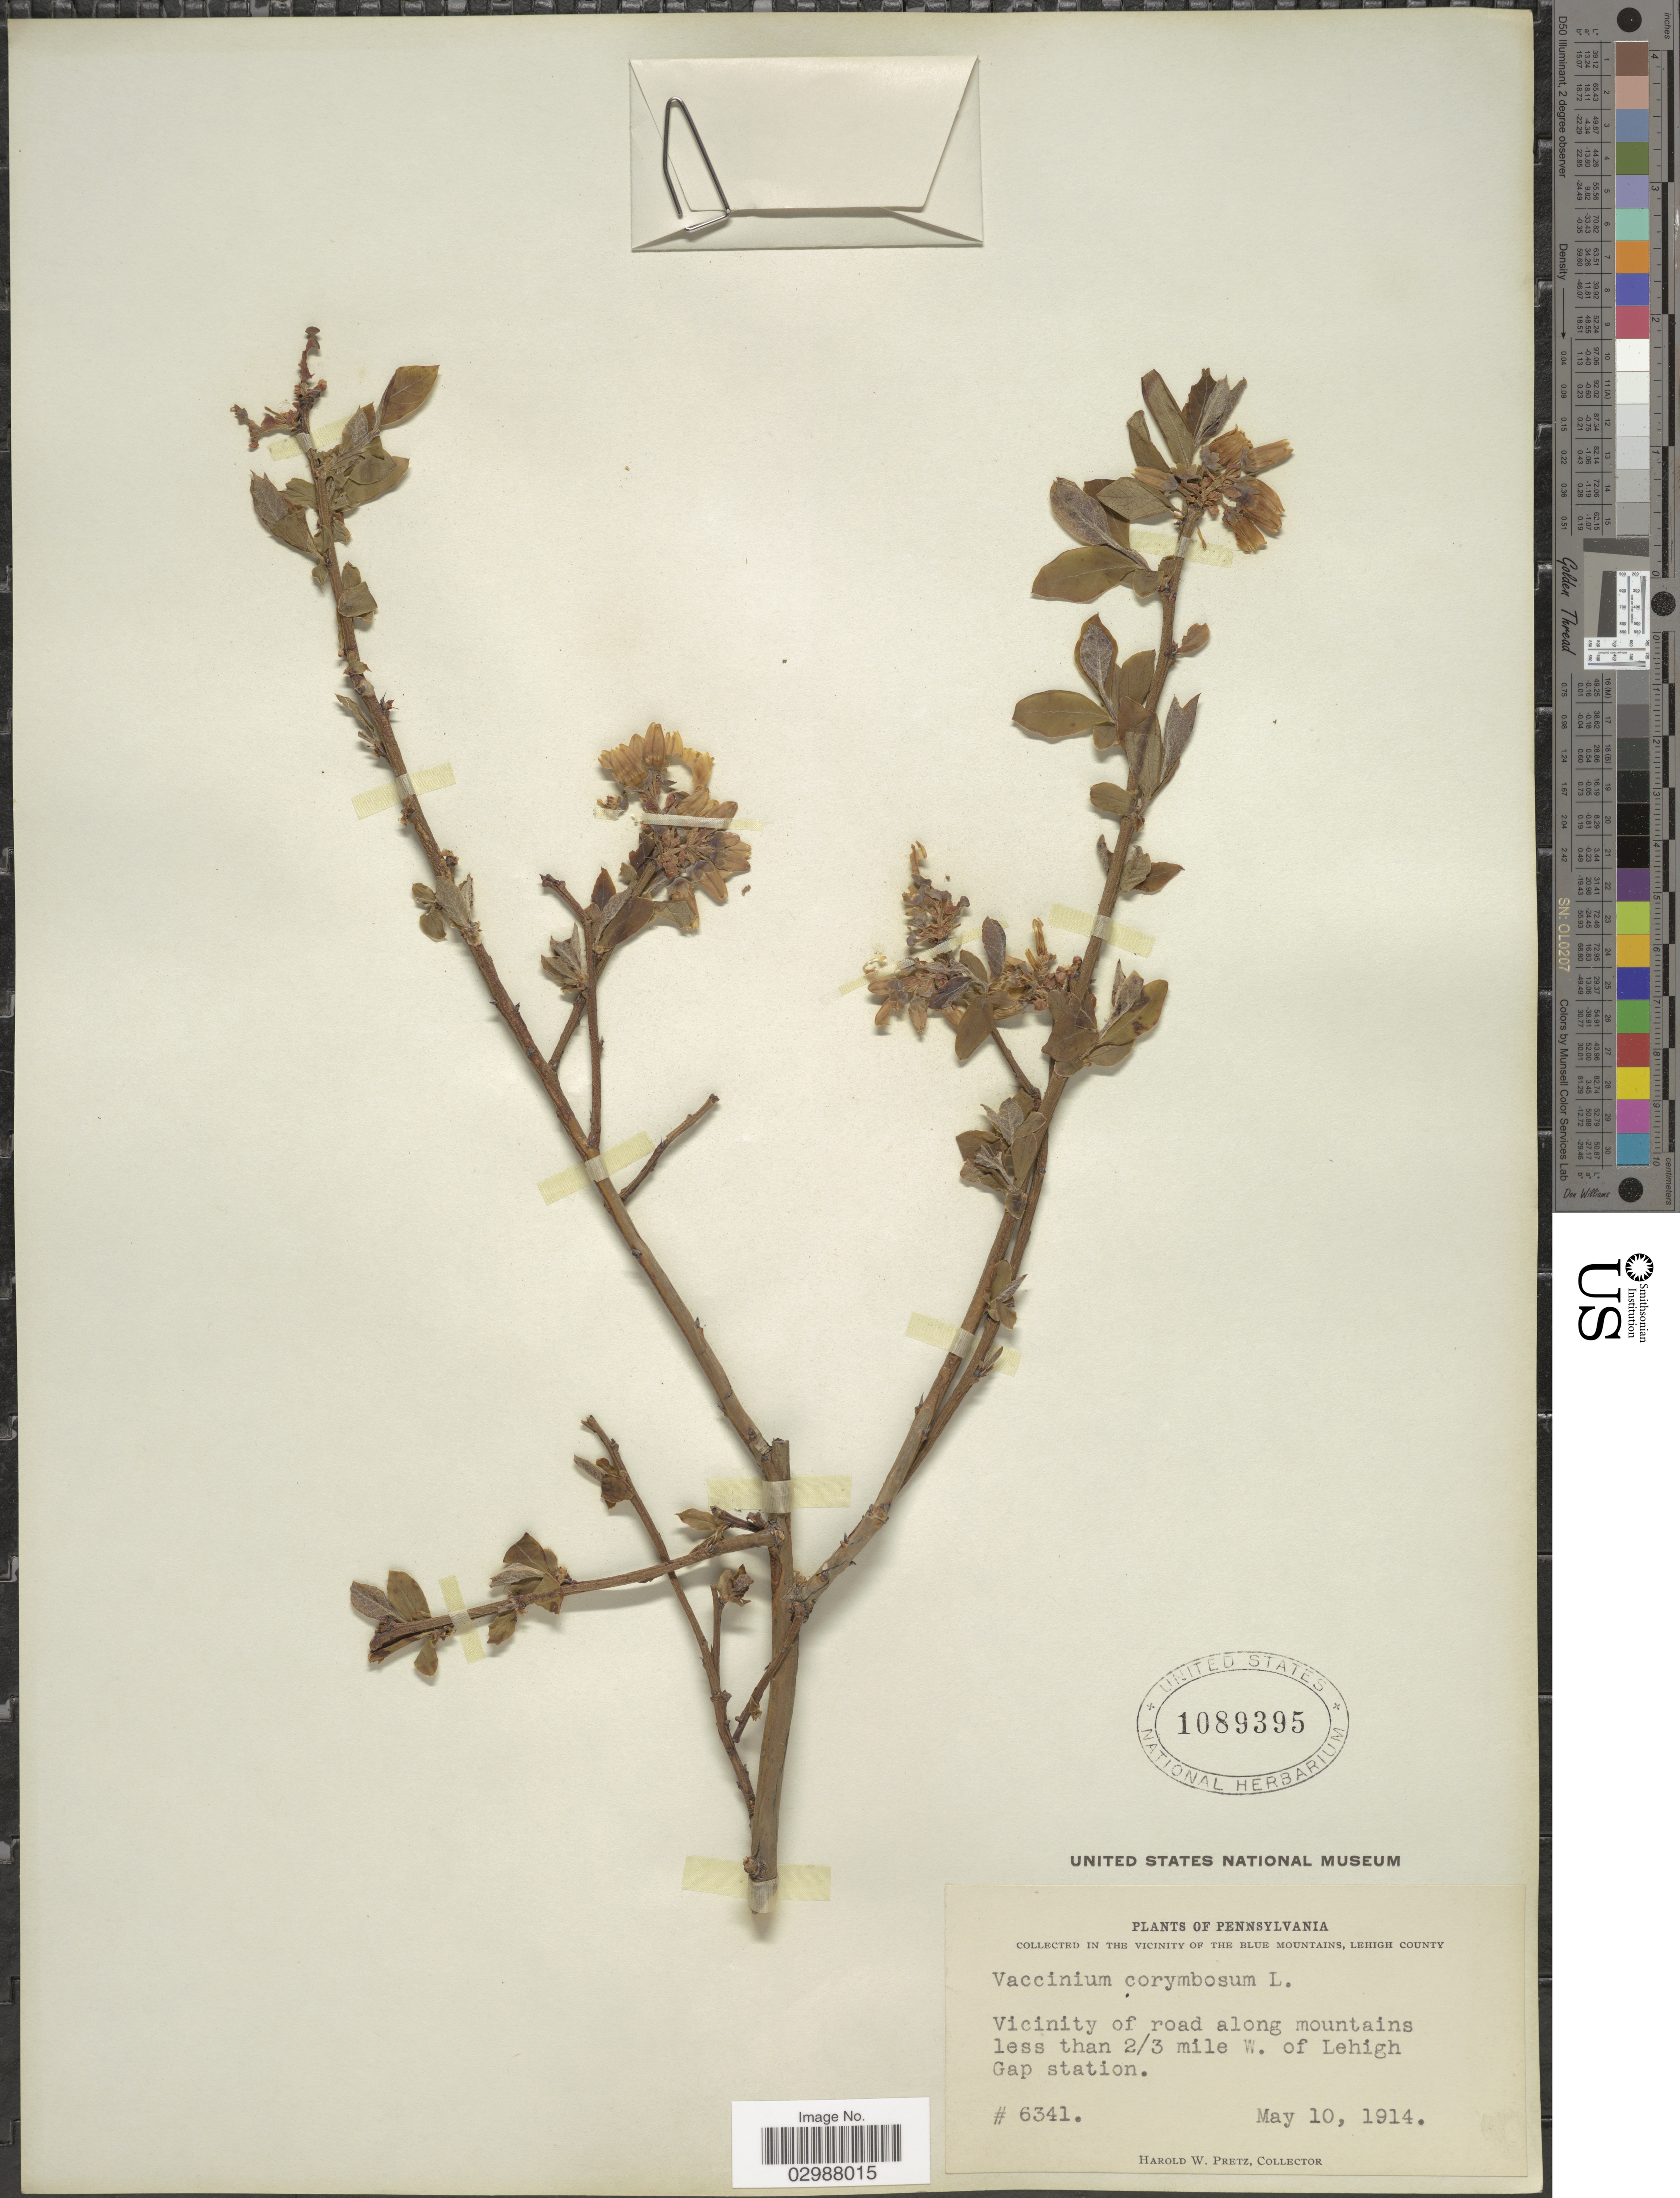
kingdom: Plantae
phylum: Tracheophyta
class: Magnoliopsida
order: Ericales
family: Ericaceae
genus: Vaccinium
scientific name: Vaccinium corymbosum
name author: L.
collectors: H. W. Pretz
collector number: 6341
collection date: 1914-05-10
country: United States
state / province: Pennsylvania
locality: In the vicinity of the Blue Mountains, Lehigh County. Vicinity of road along mountains less than 2/3 mile W. of Lehigh Gap Station.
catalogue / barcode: US 1089395